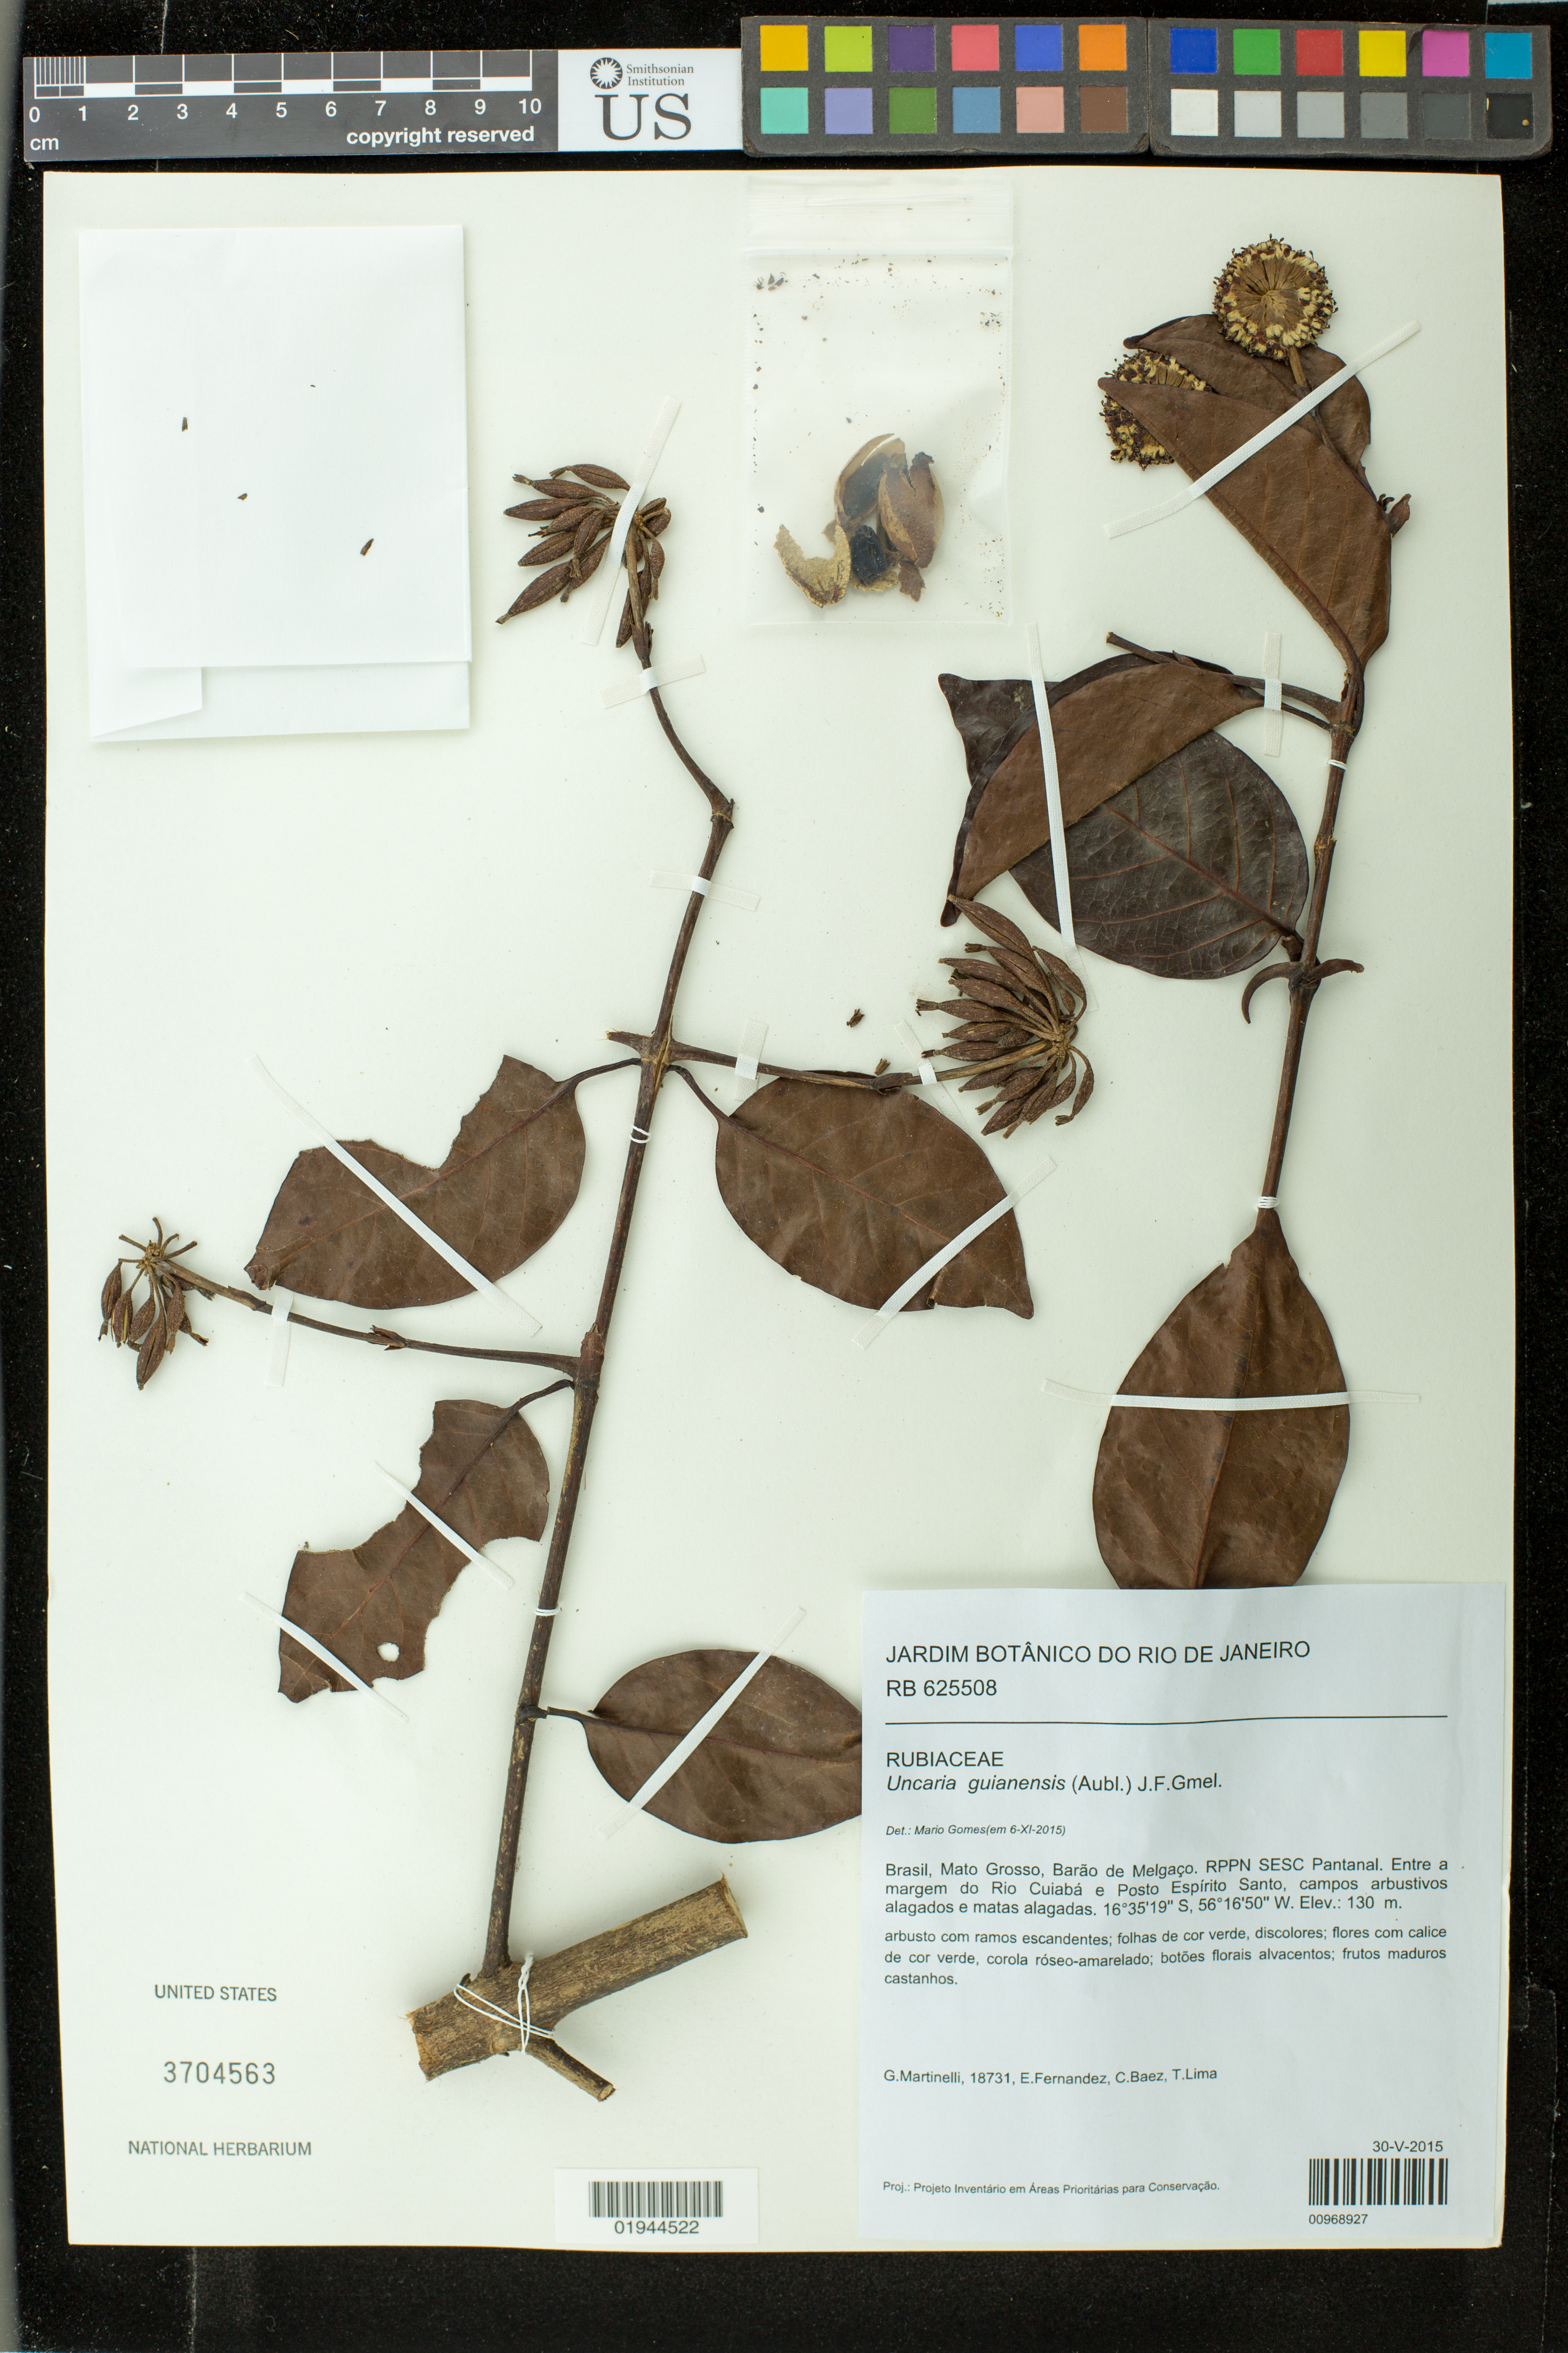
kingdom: Plantae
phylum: Tracheophyta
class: Magnoliopsida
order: Gentianales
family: Rubiaceae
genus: Uncaria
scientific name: Uncaria guianensis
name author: (Aubl.) J.F. Gmel.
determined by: Gomes, M.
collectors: G. Martinelli, E. Fernandez, C. Baez & T. Lima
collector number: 18731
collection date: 2015-05-30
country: Brazil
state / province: Mato Grosso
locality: Barão de Melgaço. RPPN SESC Pantanal. Entre a margem do Rio Cuiabá e Posto Esprírito Santo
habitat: campos arbustivos alagados e matas alagadas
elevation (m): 130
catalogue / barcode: US 3704563